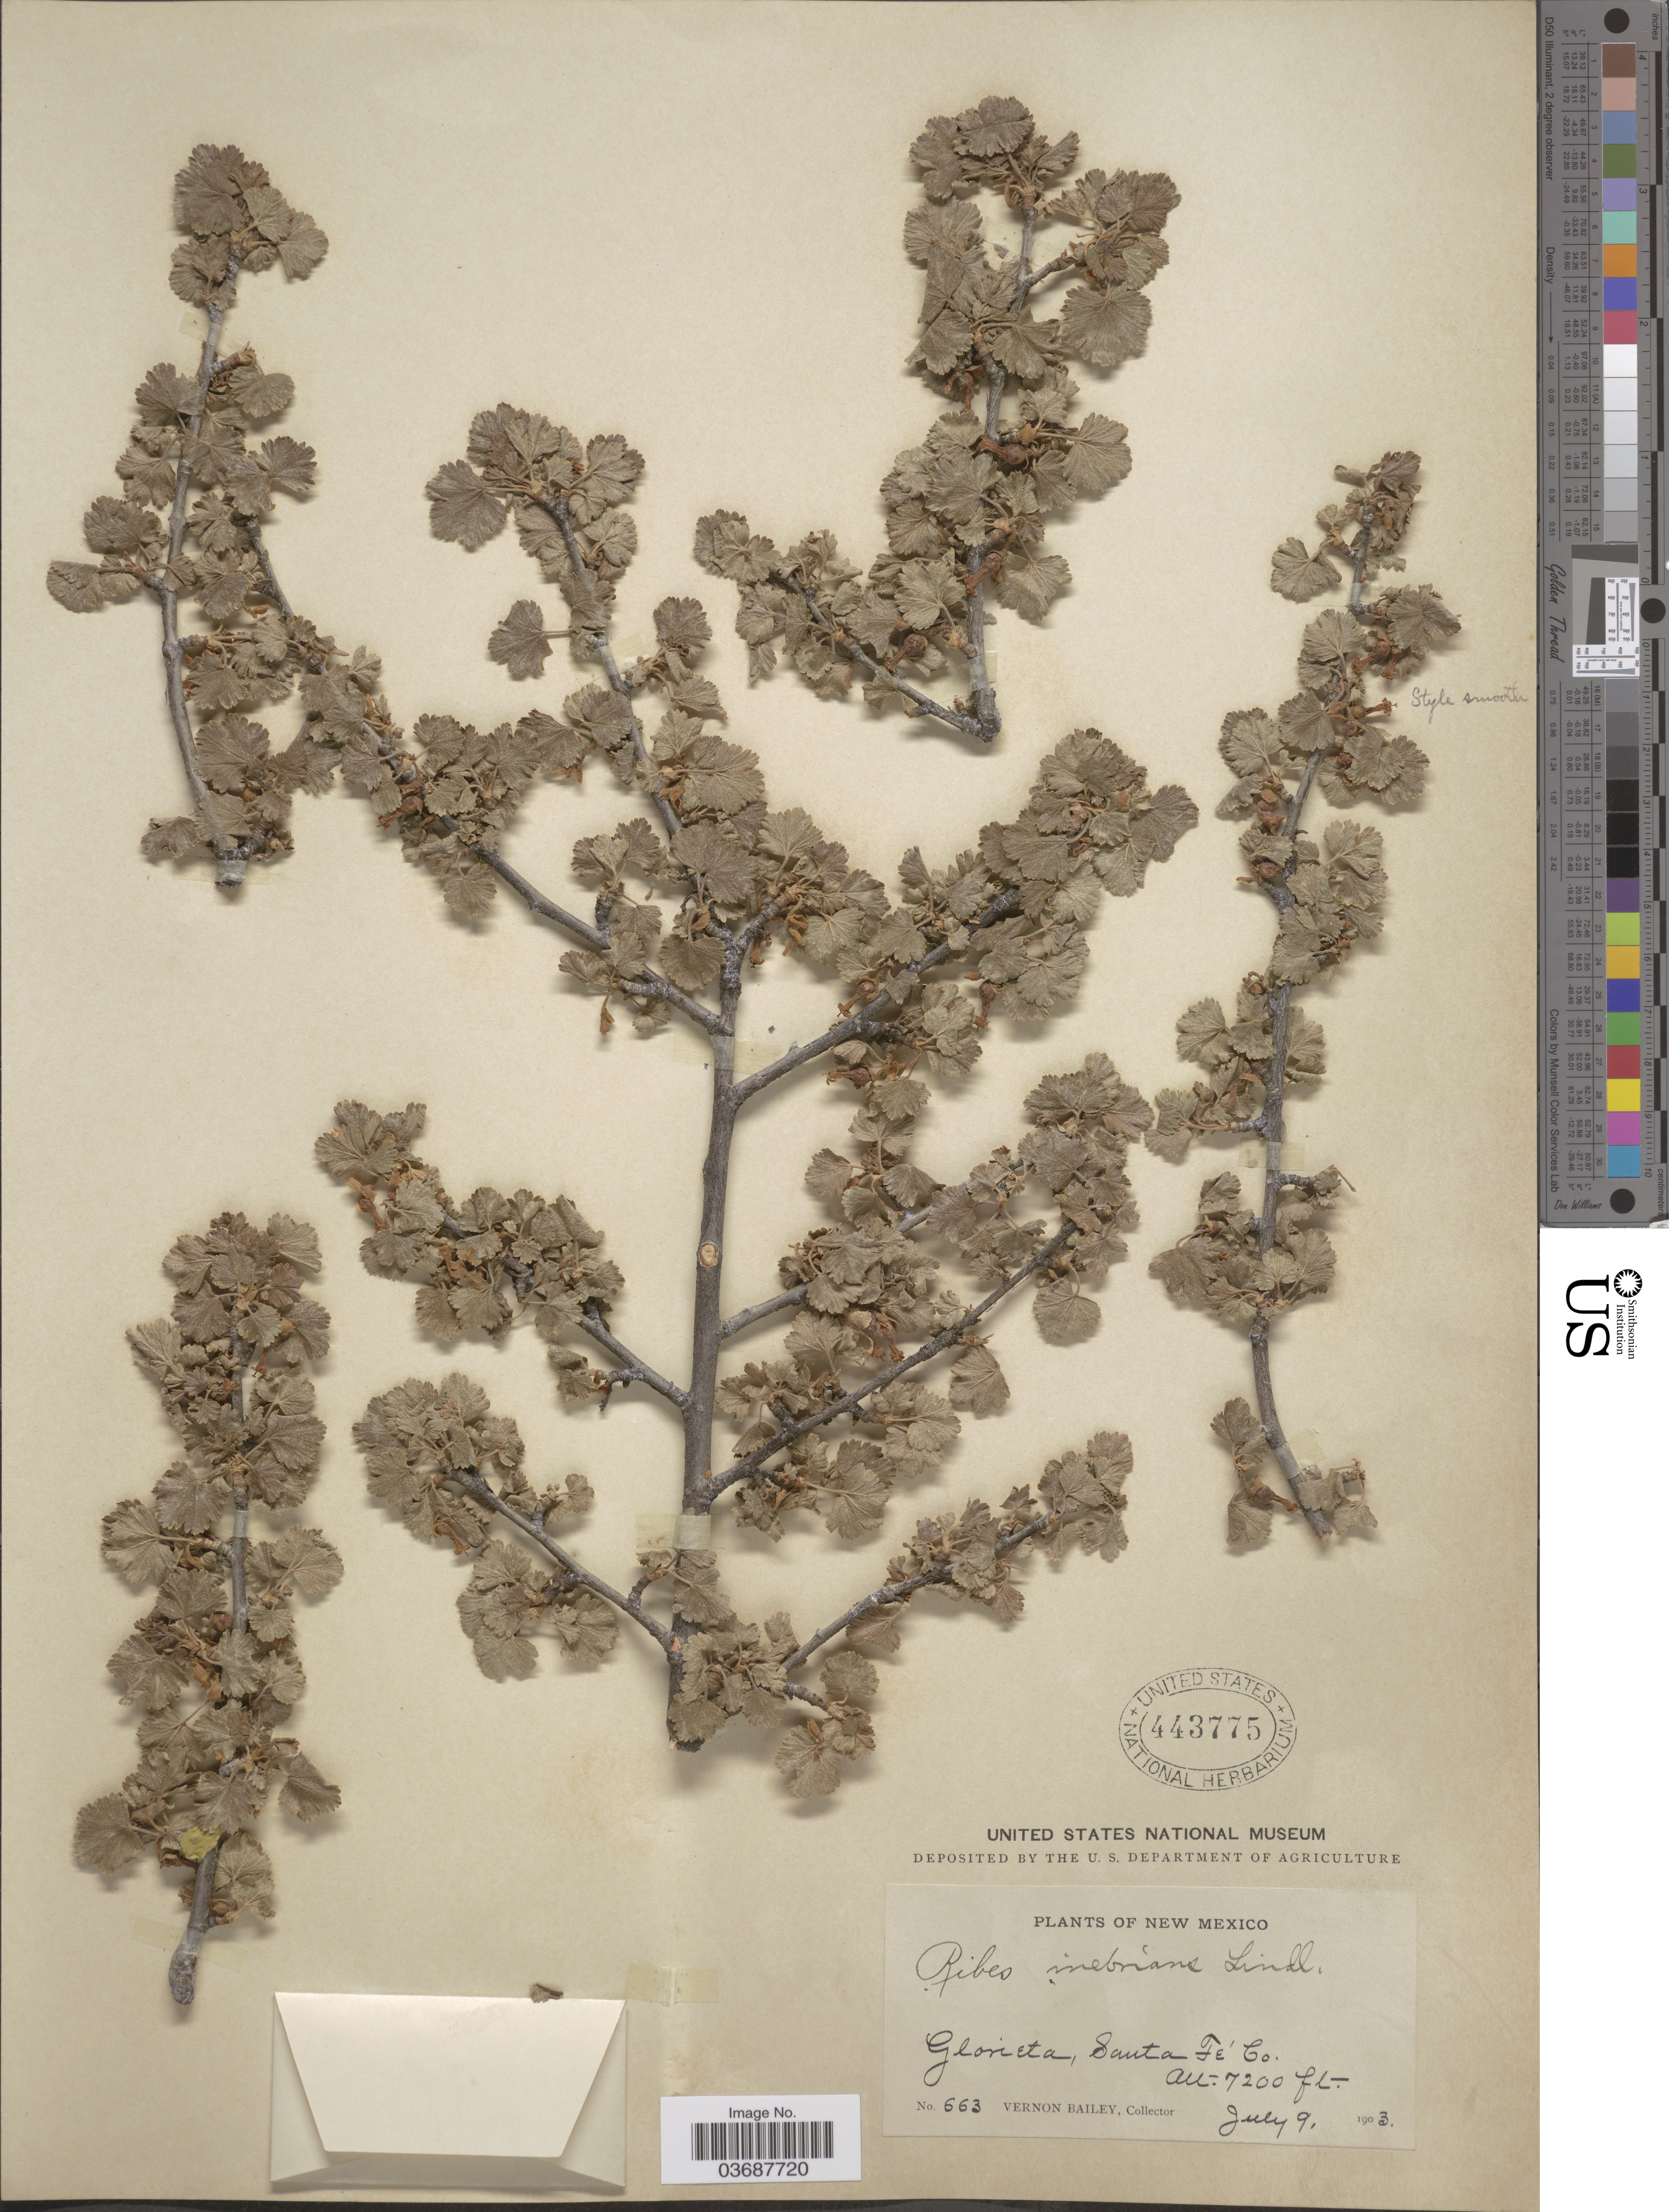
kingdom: Plantae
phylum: Tracheophyta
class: Magnoliopsida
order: Saxifragales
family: Grossulariaceae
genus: Ribes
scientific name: Ribes inebrians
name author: Lindl.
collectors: V. O. Bailey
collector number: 663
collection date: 1903-07-09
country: United States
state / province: New Mexico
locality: Glorieta, Santa Fe' Co.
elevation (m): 2195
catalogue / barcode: US 443775